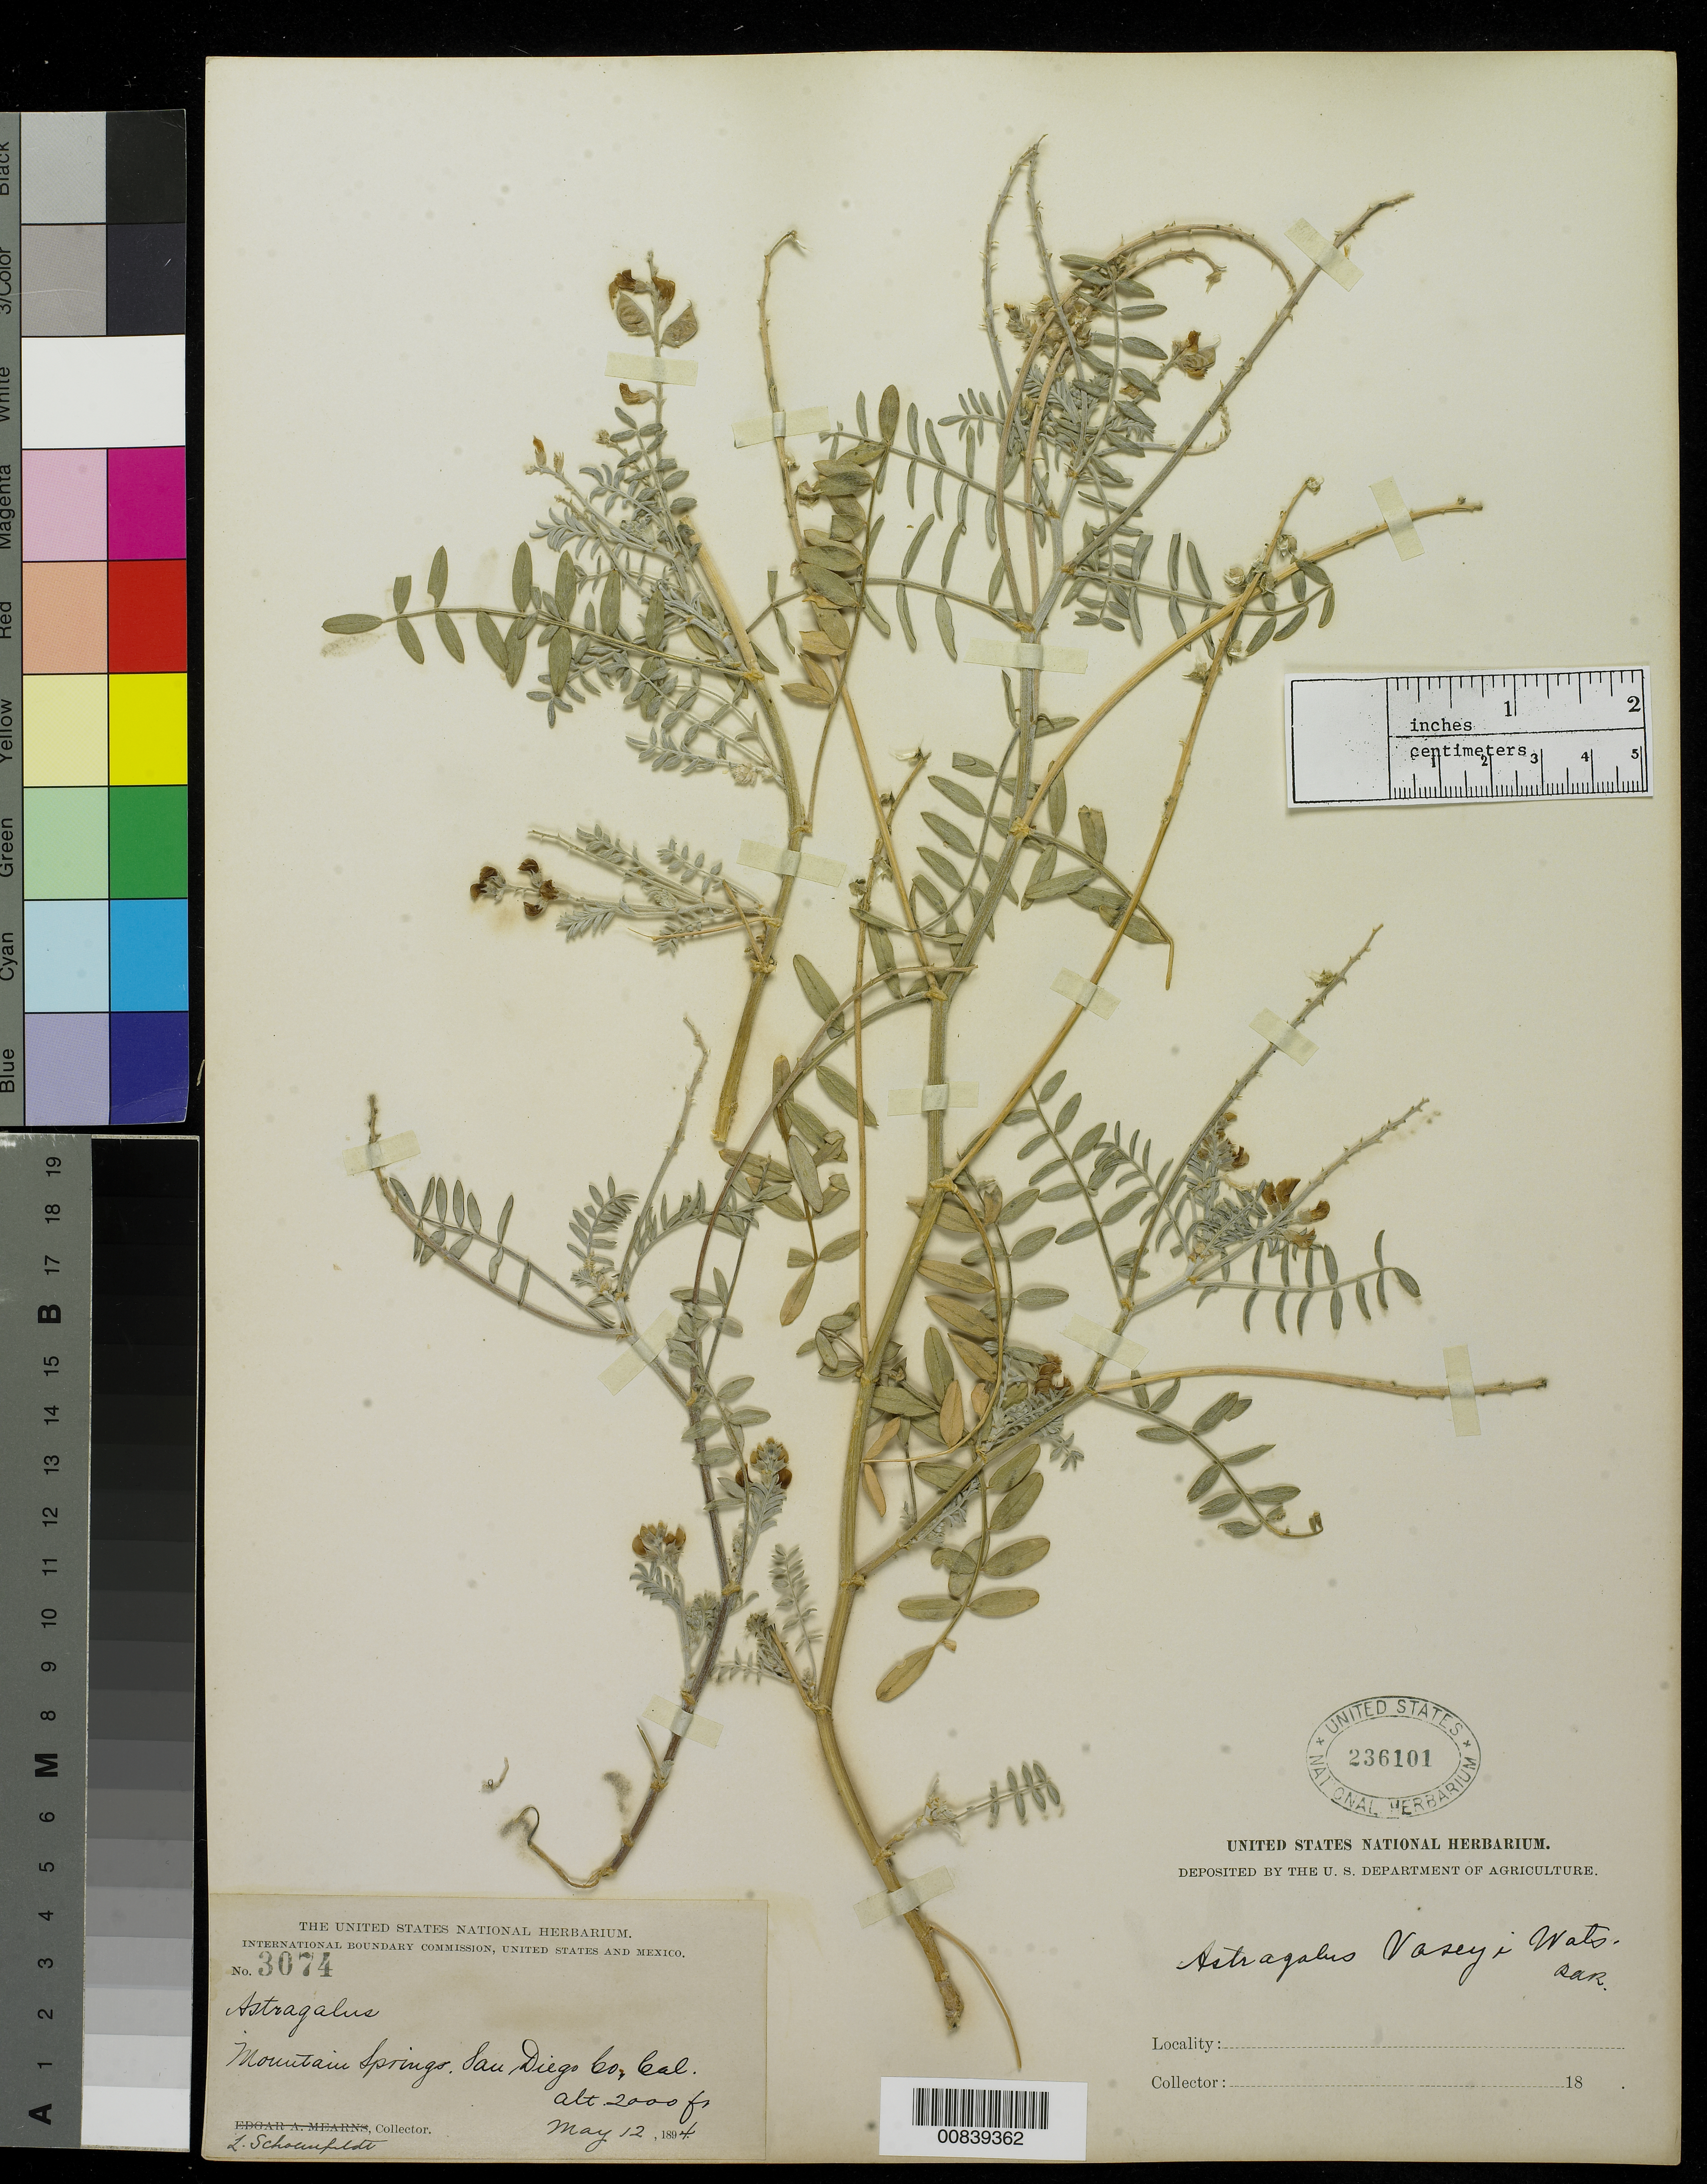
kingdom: Plantae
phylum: Tracheophyta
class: Magnoliopsida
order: Fabales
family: Fabaceae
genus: Astragalus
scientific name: Astragalus vaseyi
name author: S. Watson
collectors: L. Schoenfeldt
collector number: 3074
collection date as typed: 12 May 1894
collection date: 1894-05-12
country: United States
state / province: California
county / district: San Diego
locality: Mountain Spring, San Diego County, California.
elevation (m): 610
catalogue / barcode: US 236101